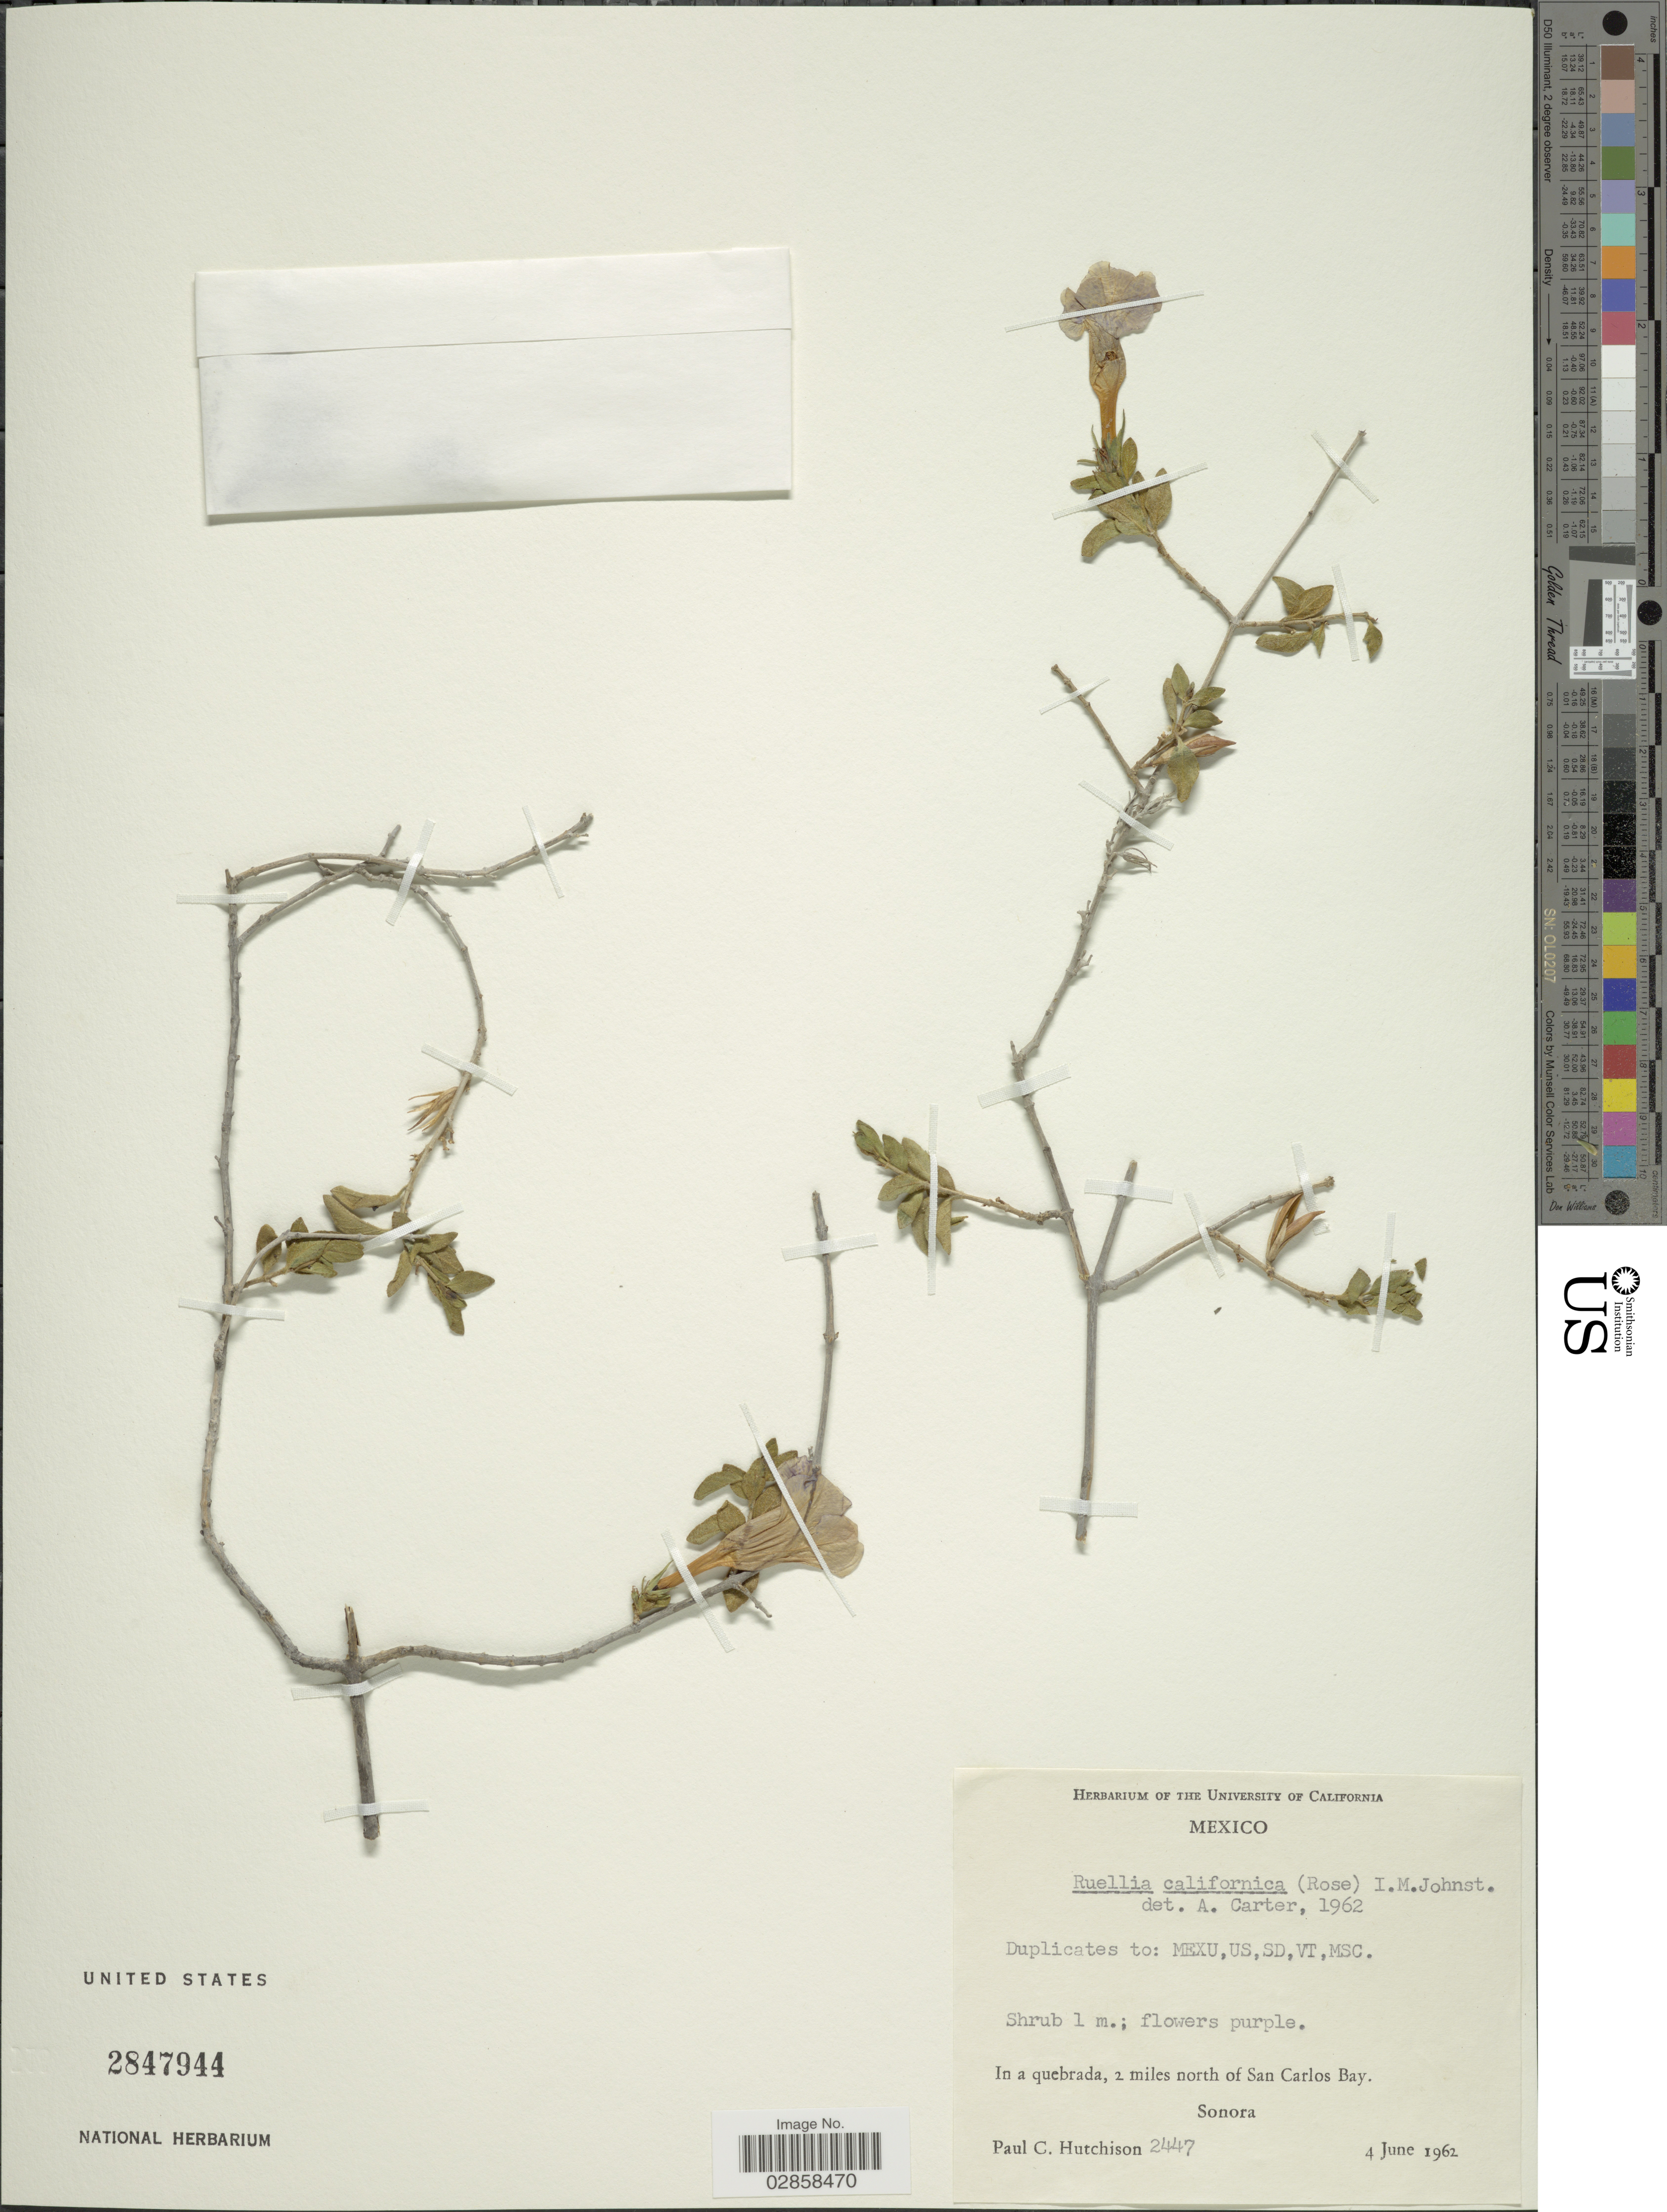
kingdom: Plantae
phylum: Tracheophyta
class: Magnoliopsida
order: Lamiales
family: Acanthaceae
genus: Ruellia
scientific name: Ruellia californica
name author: (Rose) I.M. Johnst.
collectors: P. C. Hutchison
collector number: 2447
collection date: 1962-06-04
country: Mexico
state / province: Sonora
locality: In a quebrada, 2 miles north of San Carlos Bay.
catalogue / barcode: US 2847944